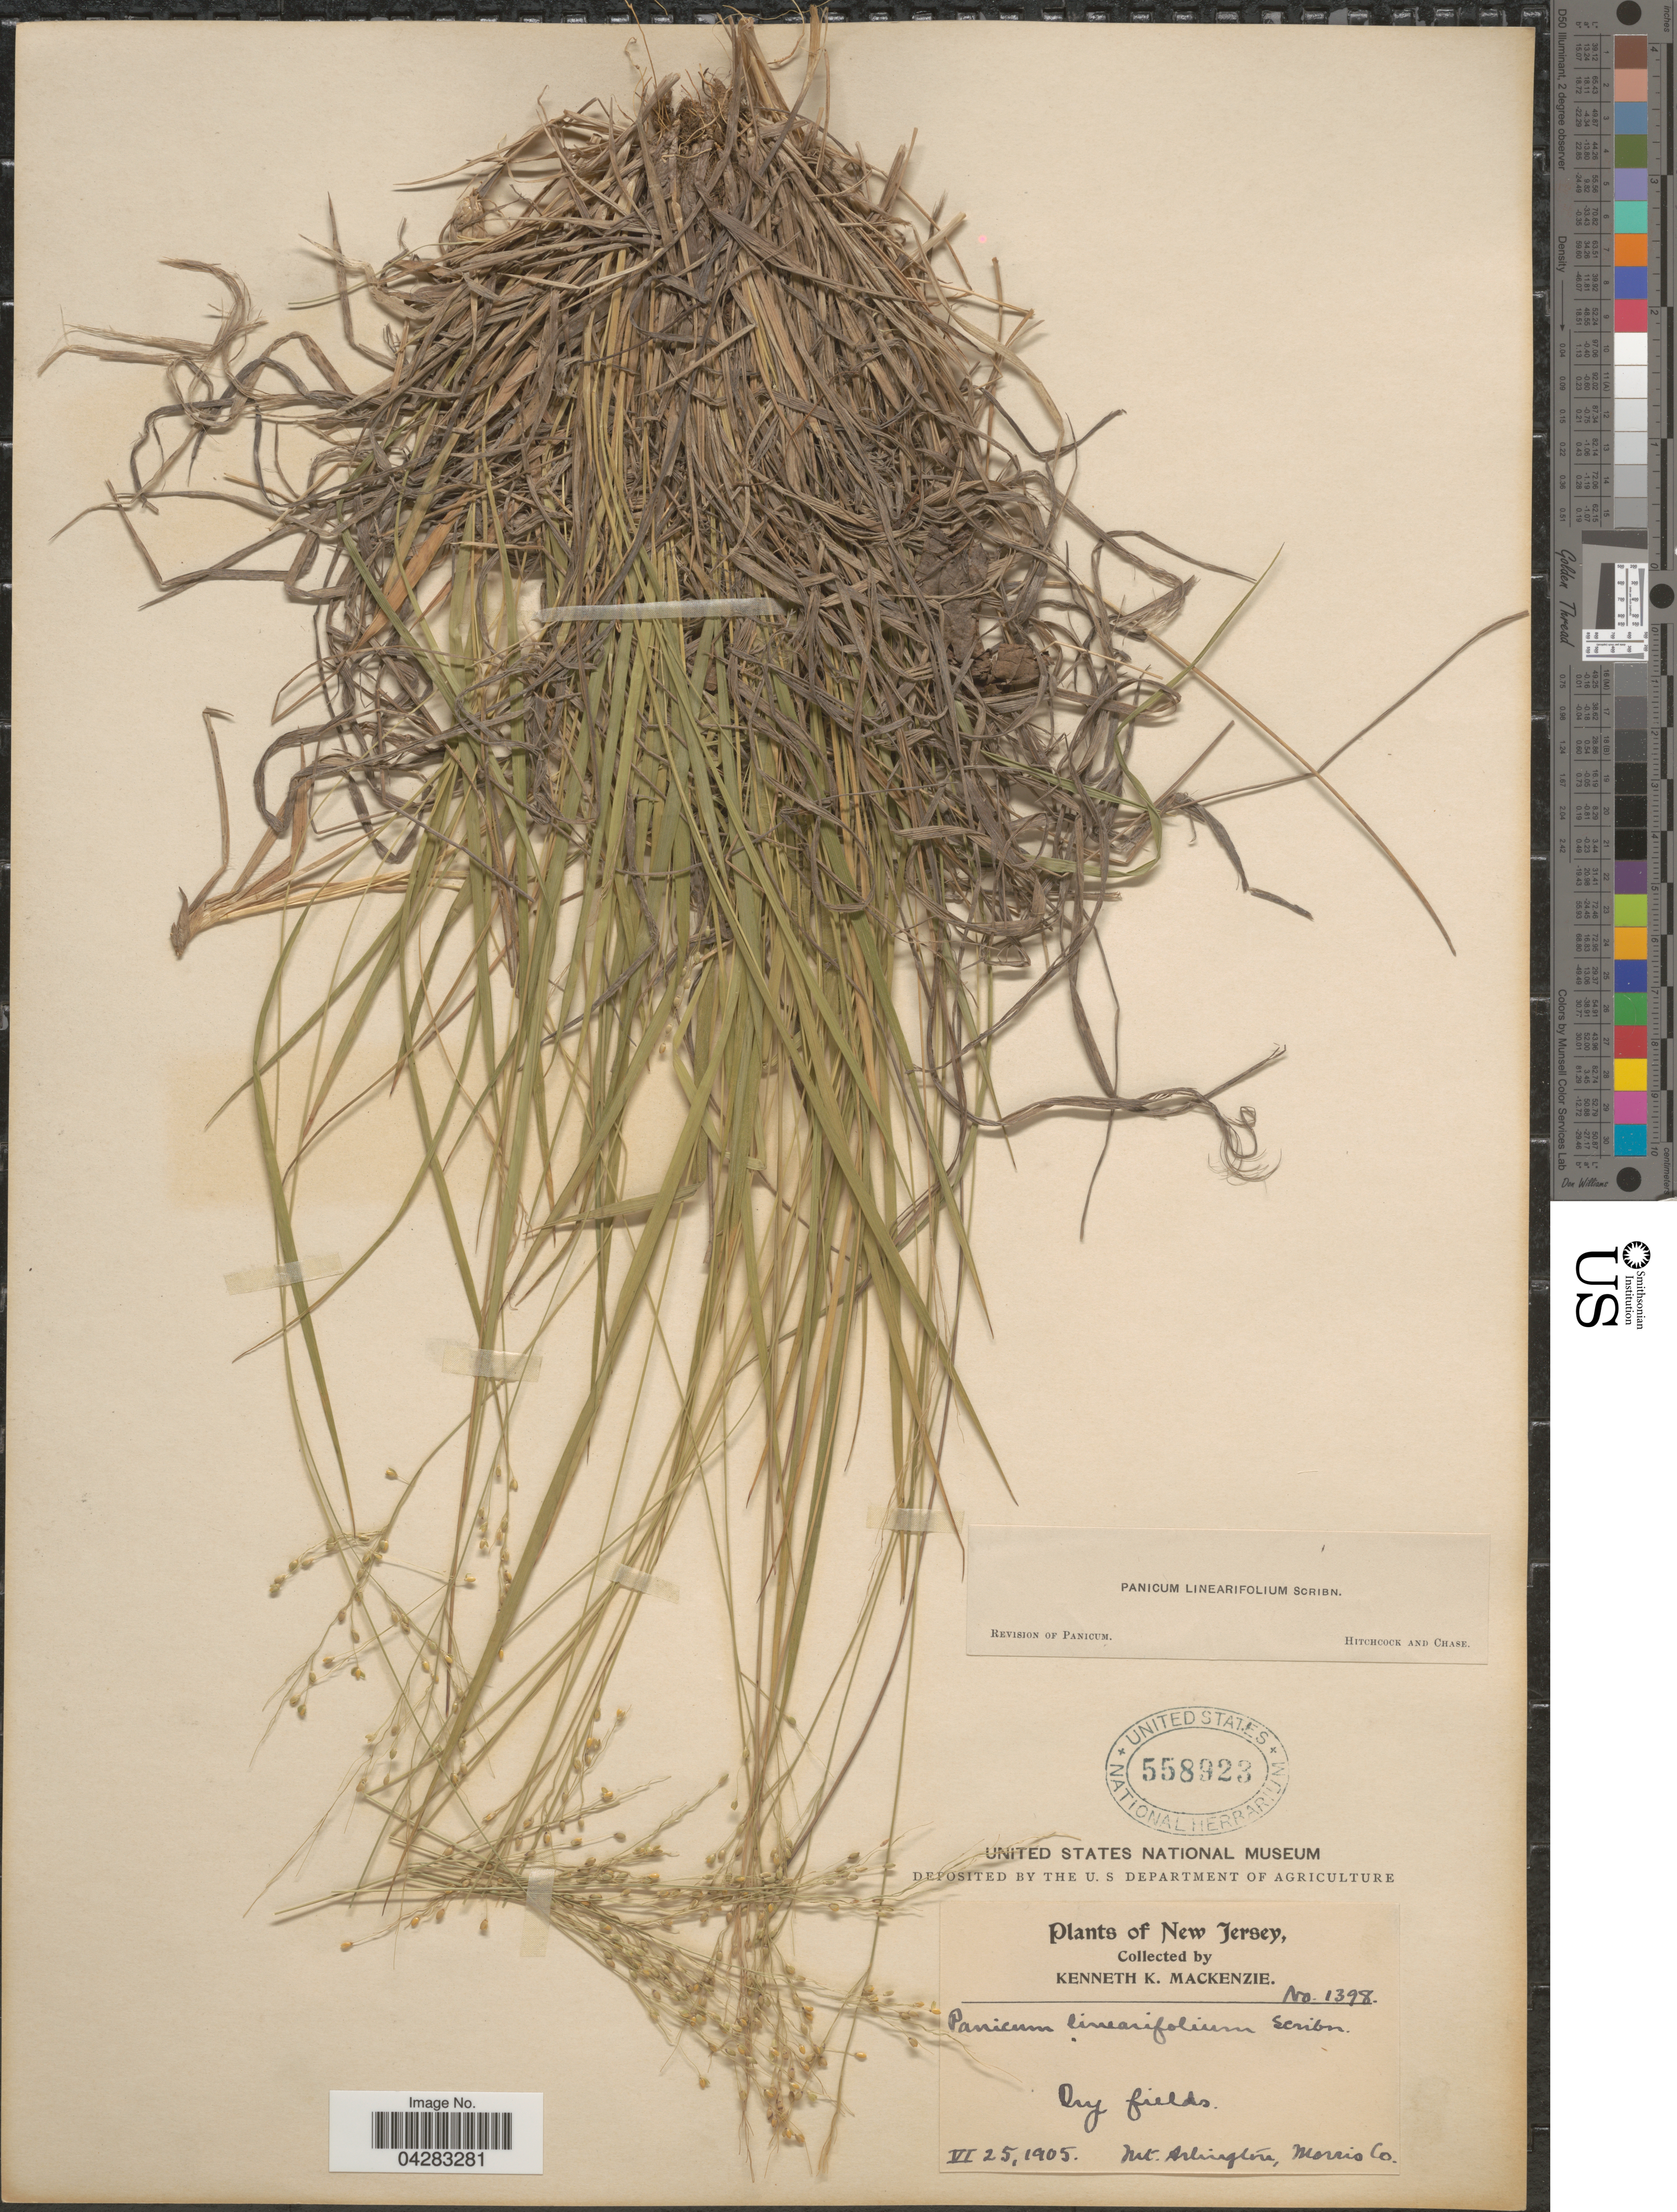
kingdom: Plantae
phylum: Tracheophyta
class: Liliopsida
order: Poales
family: Poaceae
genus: Dichanthelium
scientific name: Dichanthelium linearifolium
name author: (Scribn.) Gould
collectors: K. K. Mackenzie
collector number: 1398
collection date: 1905-06-25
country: United States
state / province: New Jersey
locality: Mt. Arlington, Morris Co.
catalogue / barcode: US 558923